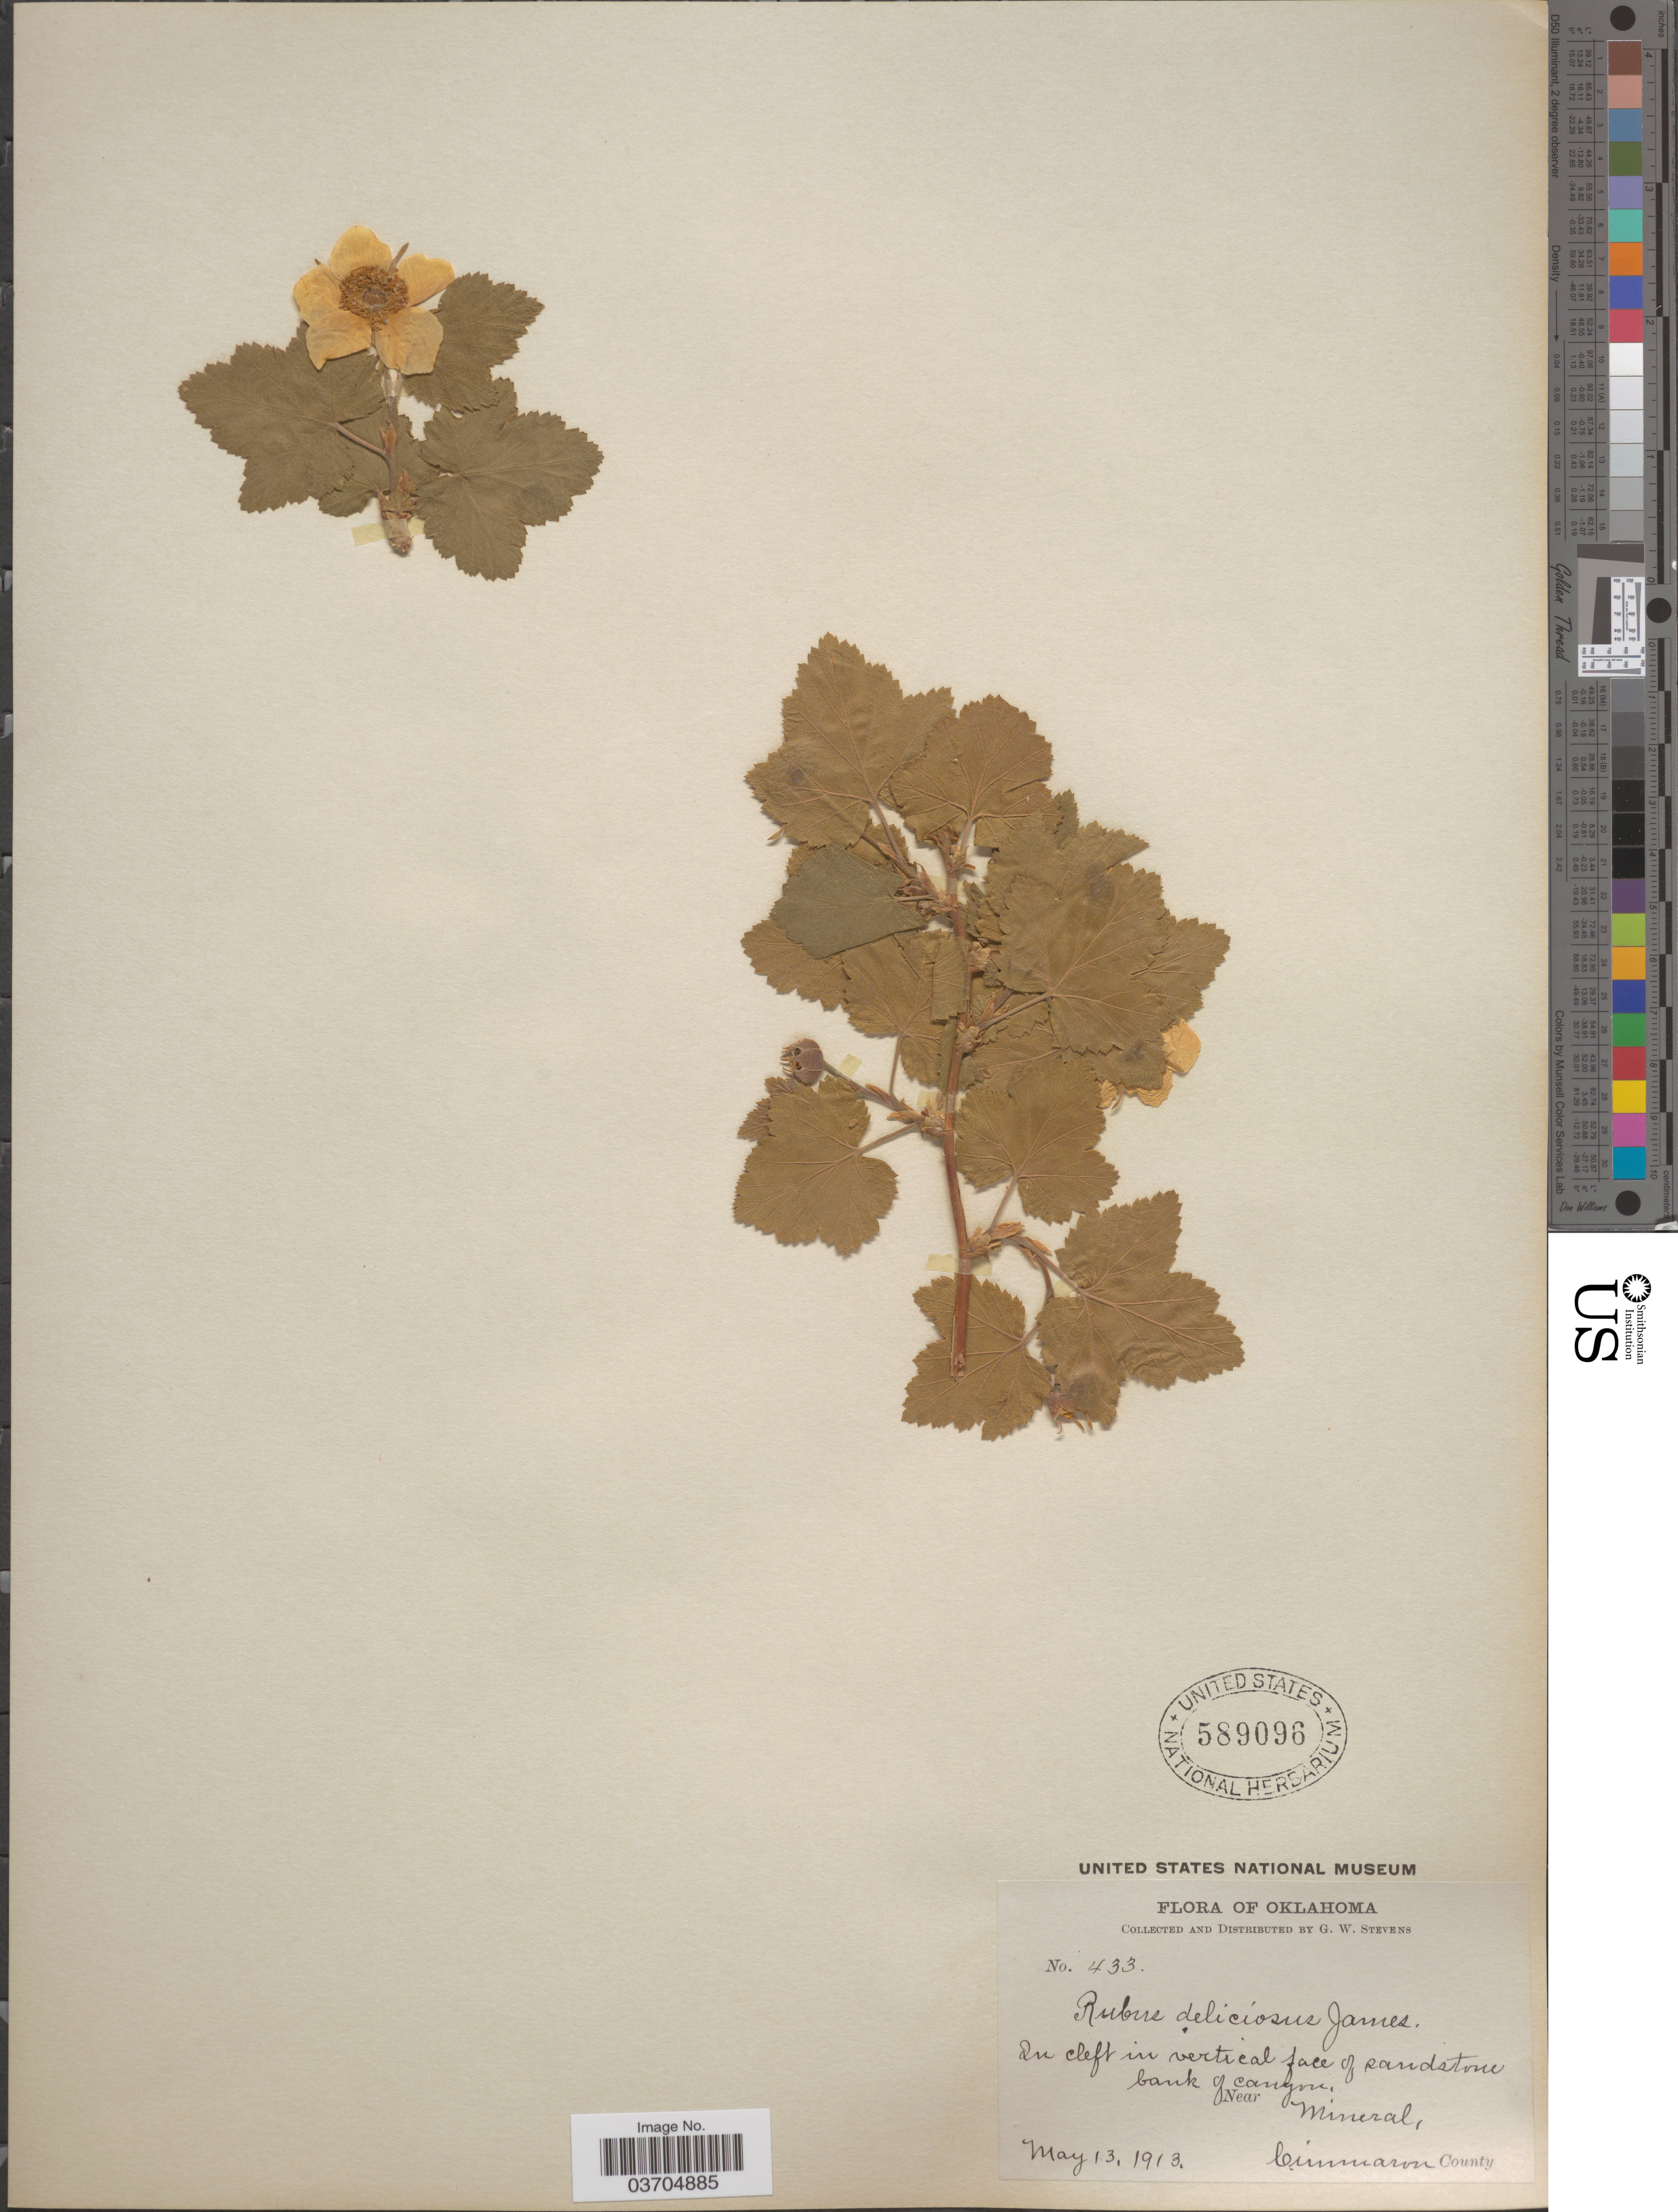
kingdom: Plantae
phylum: Tracheophyta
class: Magnoliopsida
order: Rosales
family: Rosaceae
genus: Rubus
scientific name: Rubus deliciosus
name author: Torr.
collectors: G. W. Stevens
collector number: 433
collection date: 1913-05-13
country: United States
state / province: Oklahoma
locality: In vertical face of sandstone bank of canyon, near Mineral, Cimarron County.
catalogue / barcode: US 589096